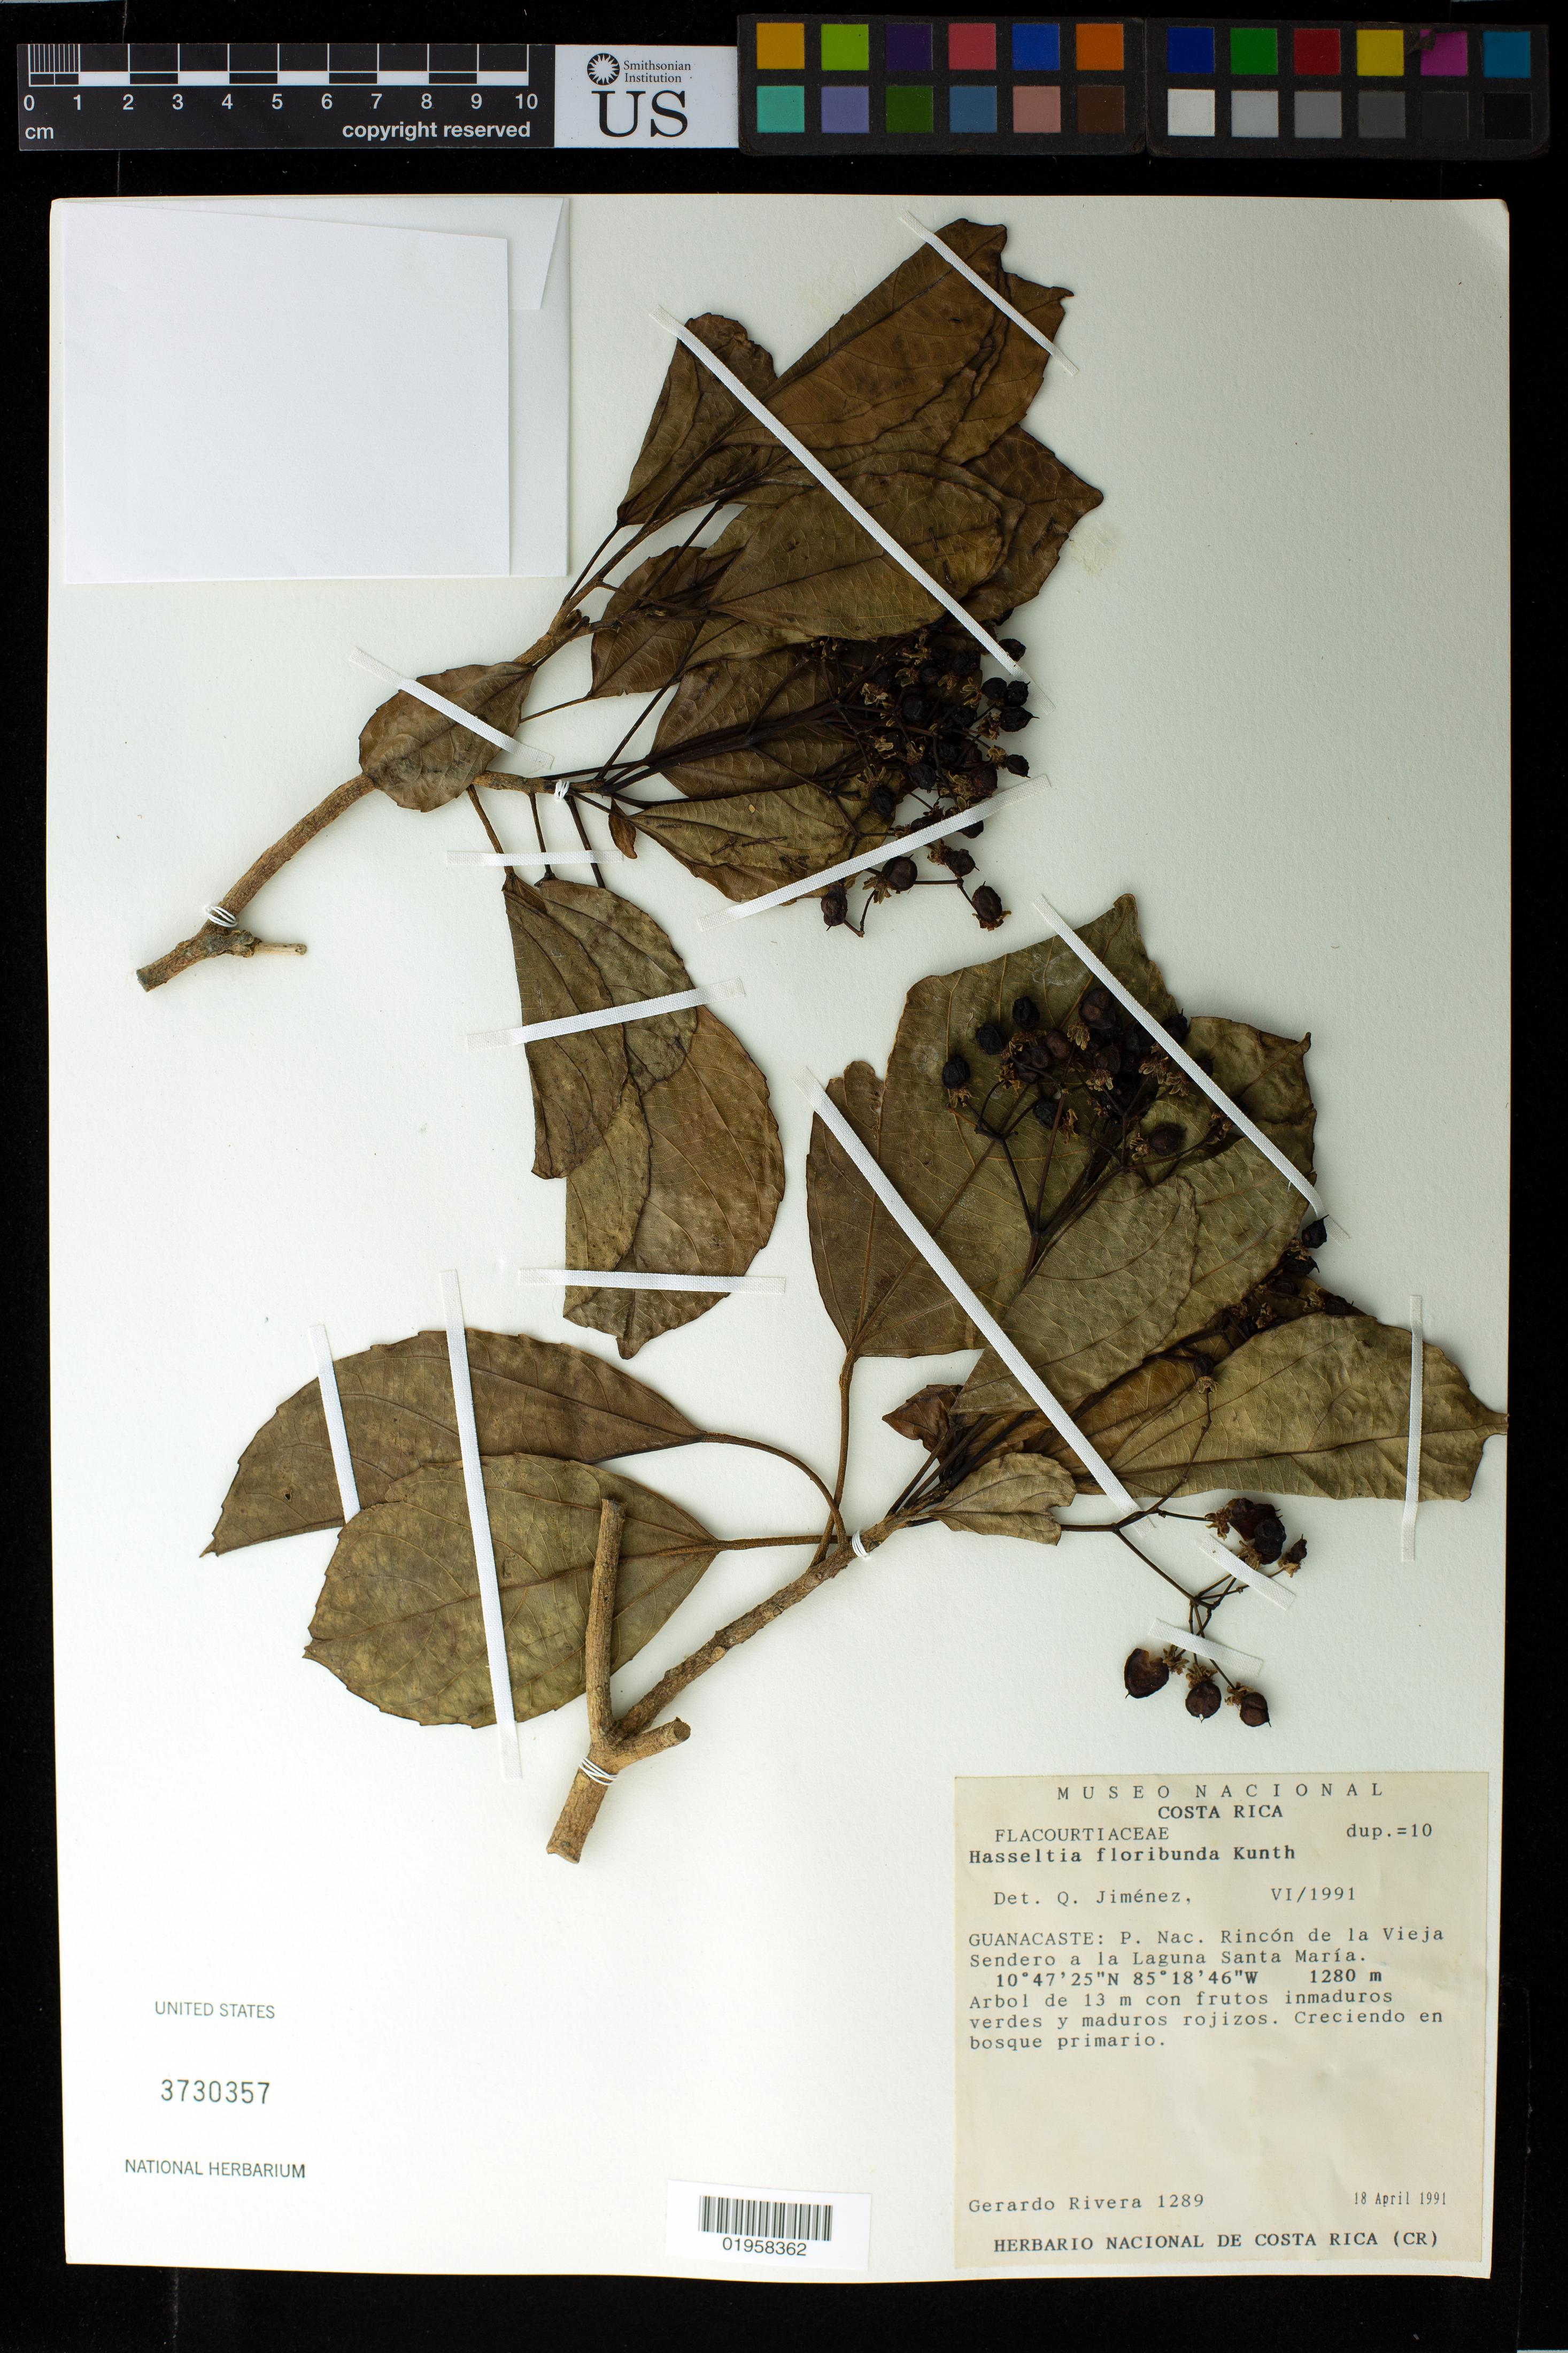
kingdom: Plantae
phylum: Tracheophyta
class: Magnoliopsida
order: Malpighiales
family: Salicaceae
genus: Hasseltia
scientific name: Hasseltia floribunda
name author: Kunth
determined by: Jimenez, Q.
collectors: G. Rivera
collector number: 1289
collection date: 1991-04-18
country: Costa Rica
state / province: Guanacaste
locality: P. Nac. Rincón de la Vieja. Sendero a la Laguna Santa María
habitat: Creciendo en bosque primario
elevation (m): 1280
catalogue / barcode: US 3730357